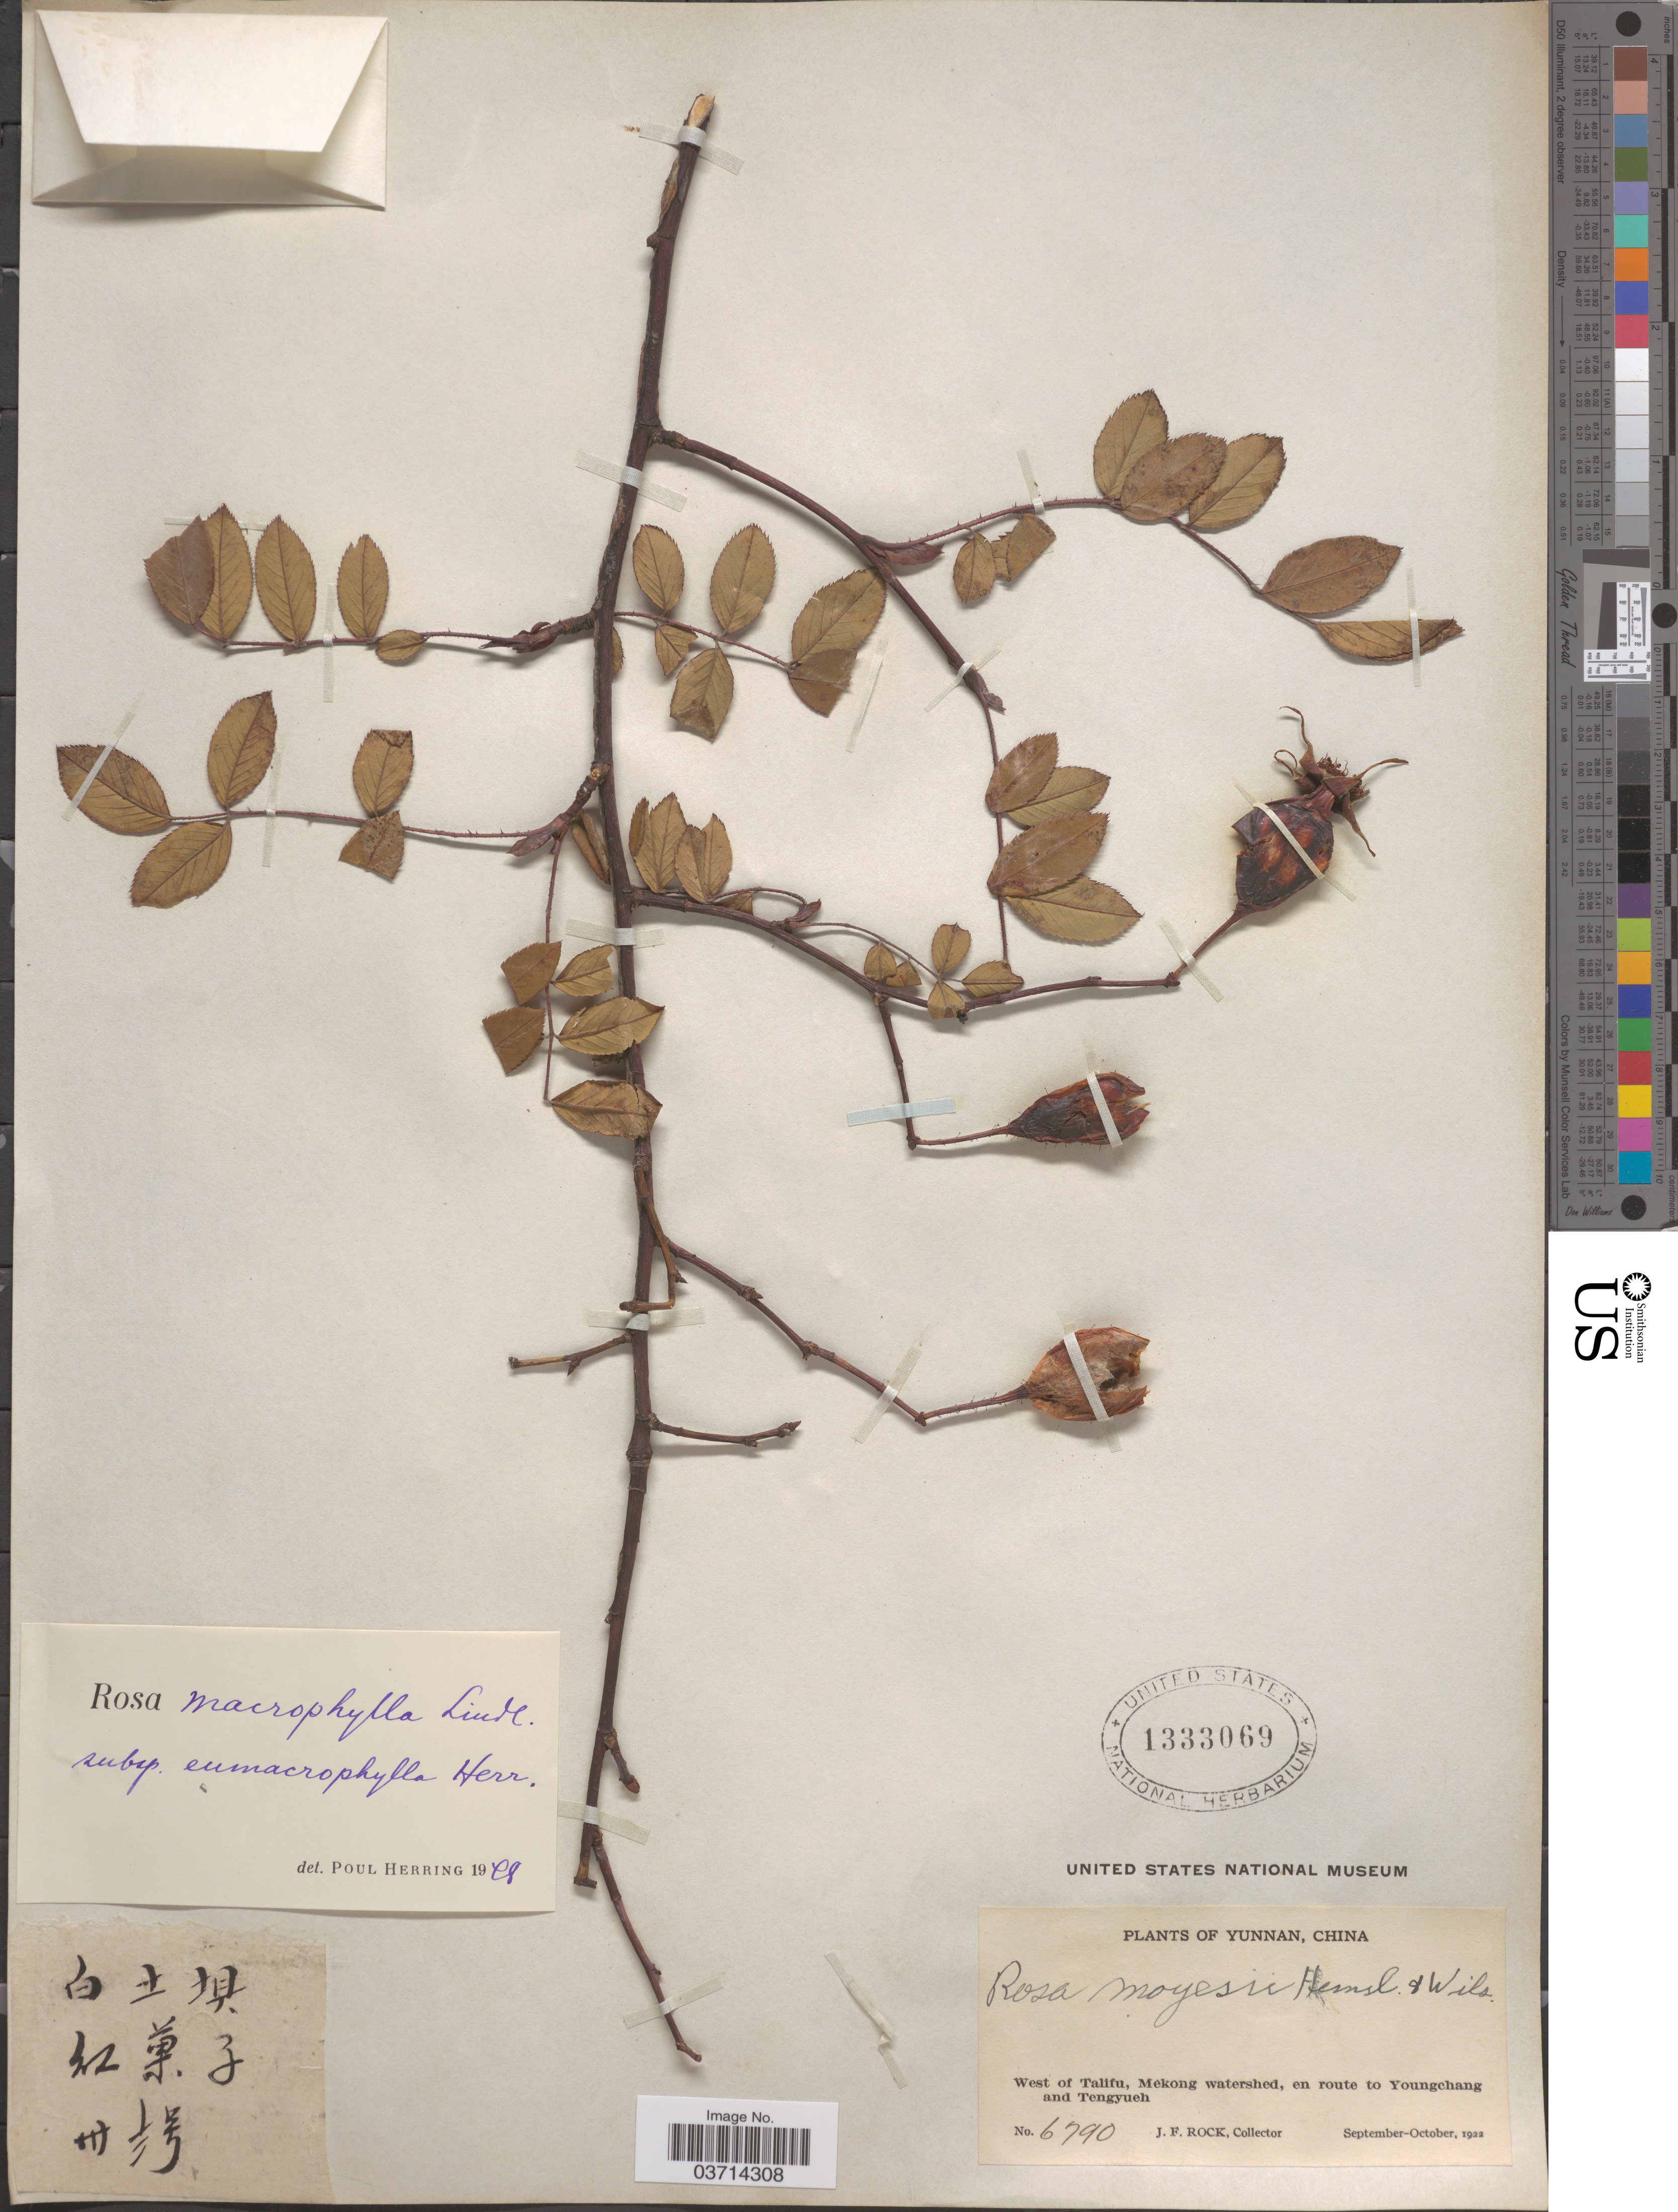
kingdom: Plantae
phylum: Tracheophyta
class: Magnoliopsida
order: Rosales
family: Rosaceae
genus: Rosa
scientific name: Rosa macrophylla var. macrophylla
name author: Lindl.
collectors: J. Rock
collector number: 6790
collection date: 1929-09/1929-10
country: China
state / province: Yunnan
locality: West of Talifu, Mekong watershed, en route to Youngchang and Tengyueh.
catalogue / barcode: US 1333069